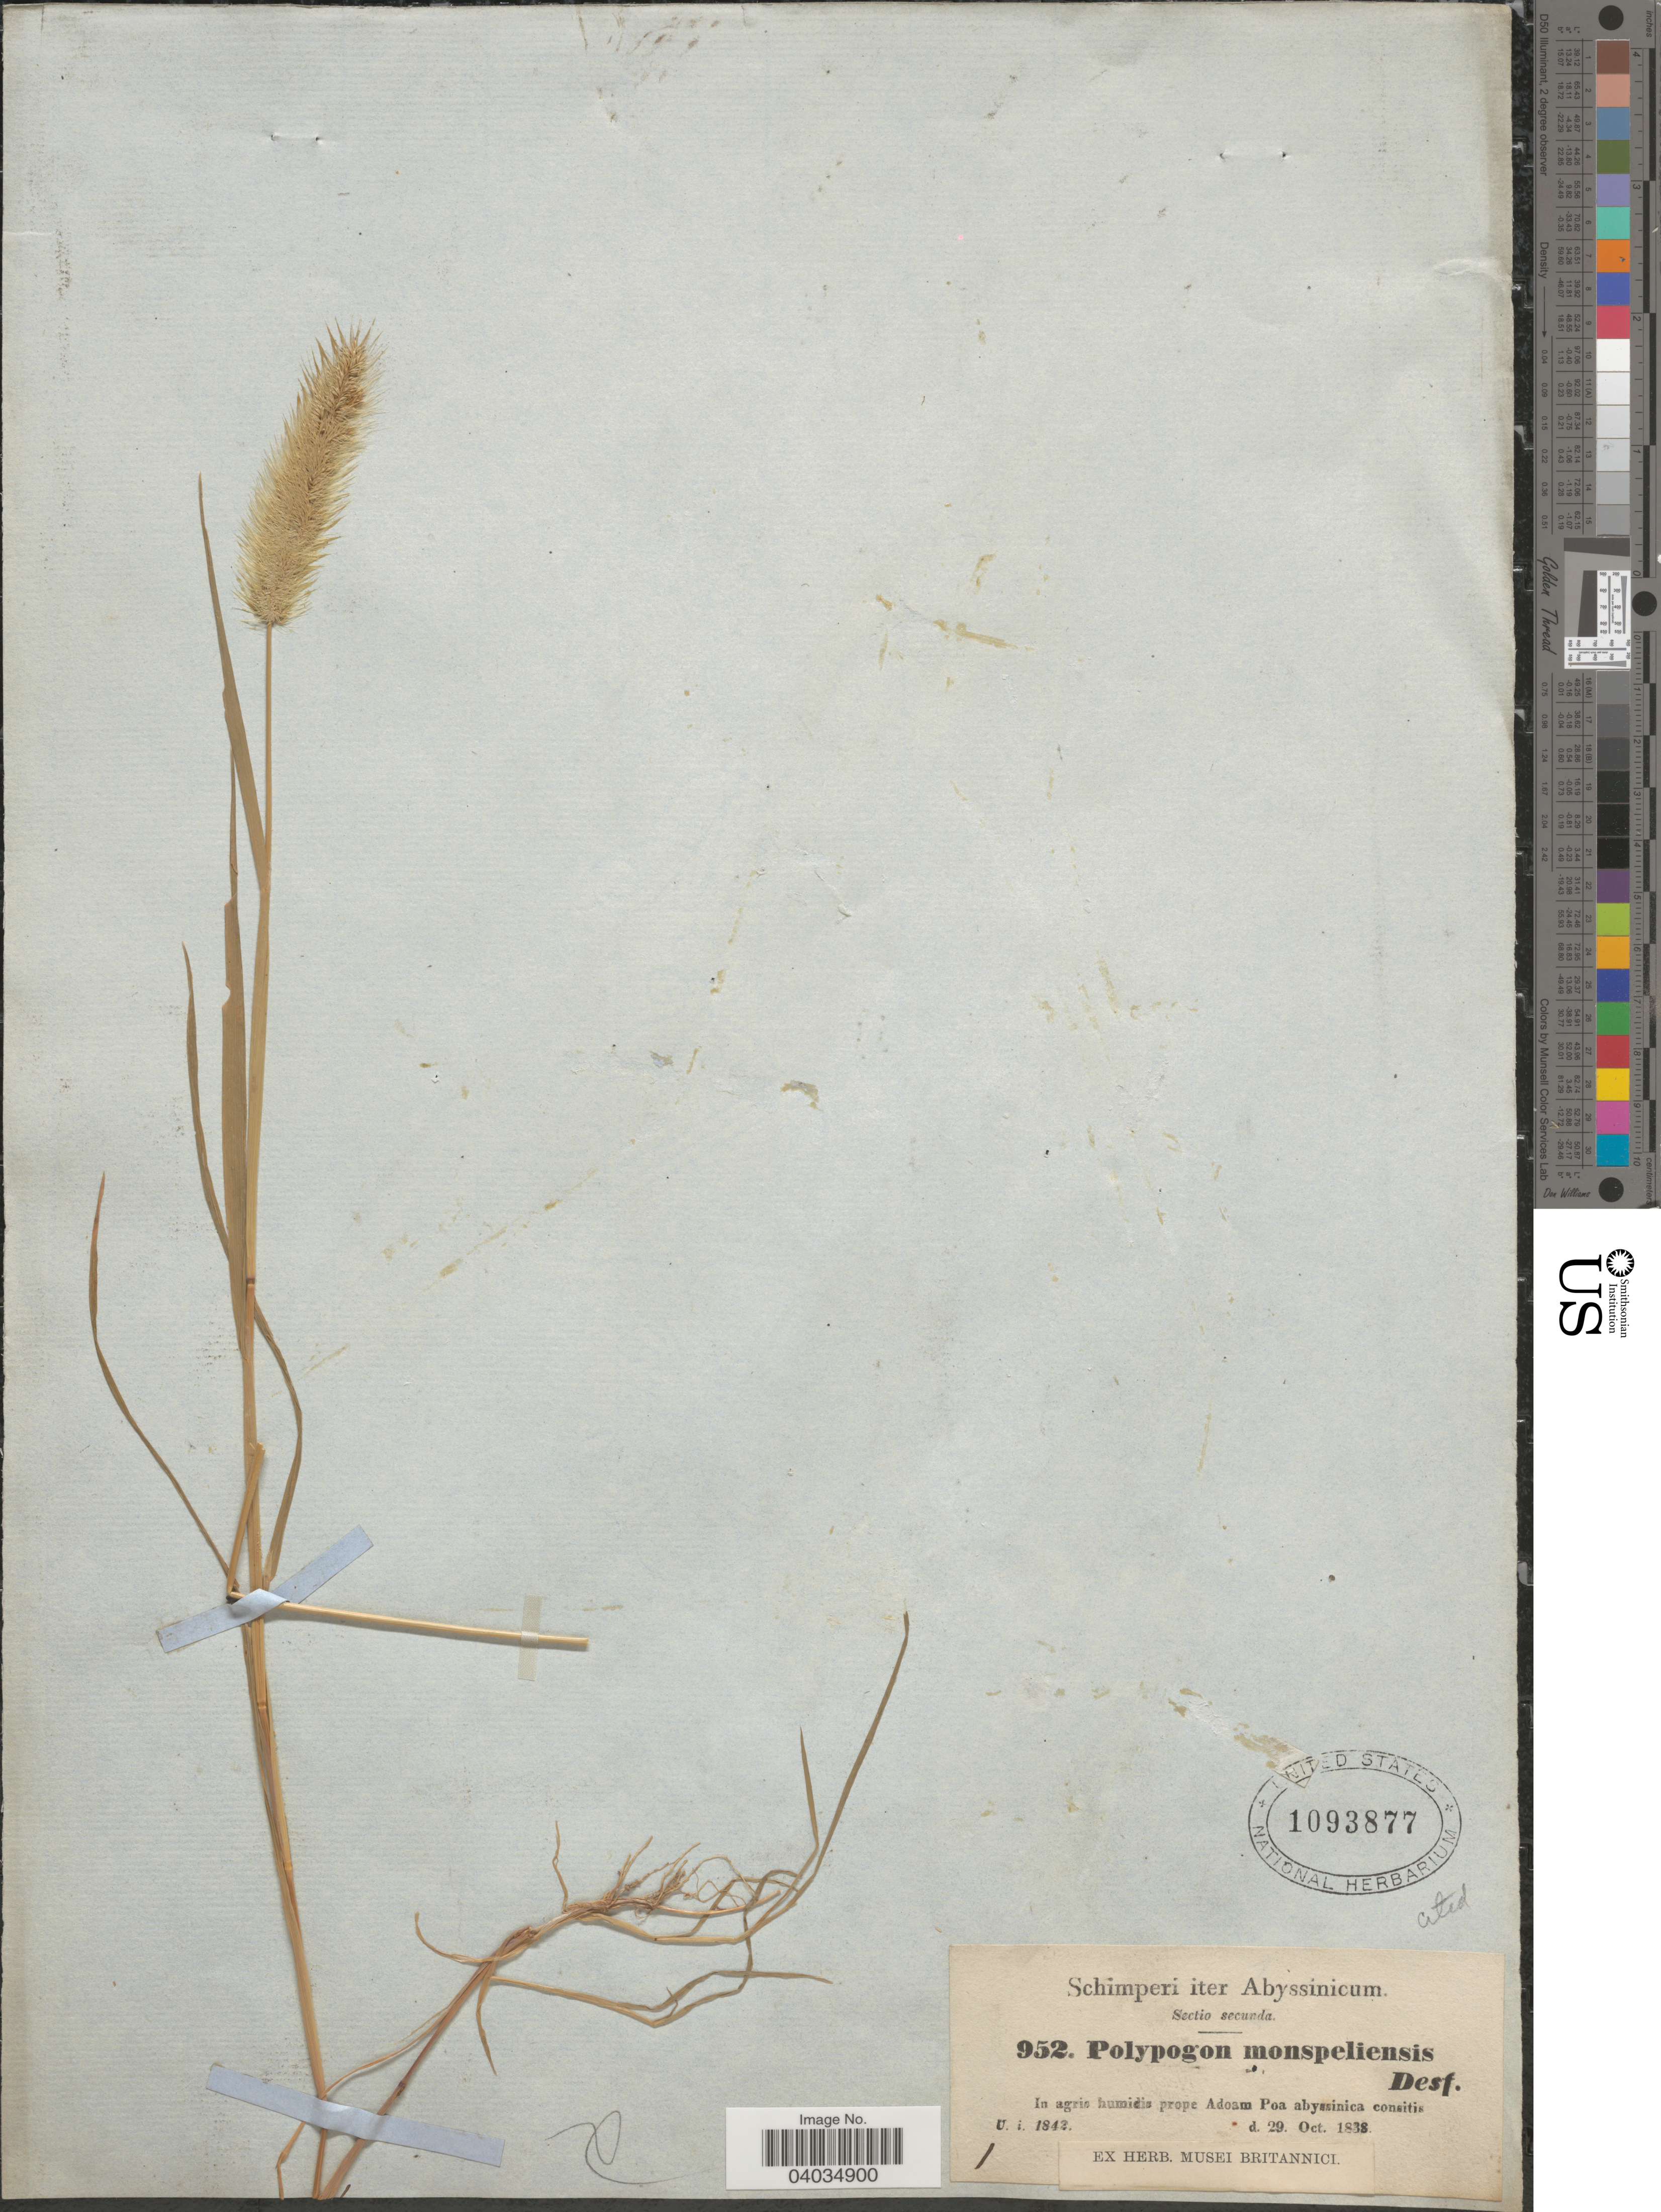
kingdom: Plantae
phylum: Tracheophyta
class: Liliopsida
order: Poales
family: Poaceae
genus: Polypogon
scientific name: Polypogon monspeliensis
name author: (L.) Desf.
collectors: -. Schimper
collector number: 952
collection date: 1838-10-29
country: Ethiopia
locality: Iter Abyssinicum. In agris humidis prope Adoam Poa abyssinica consitis.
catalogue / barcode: US 1093877